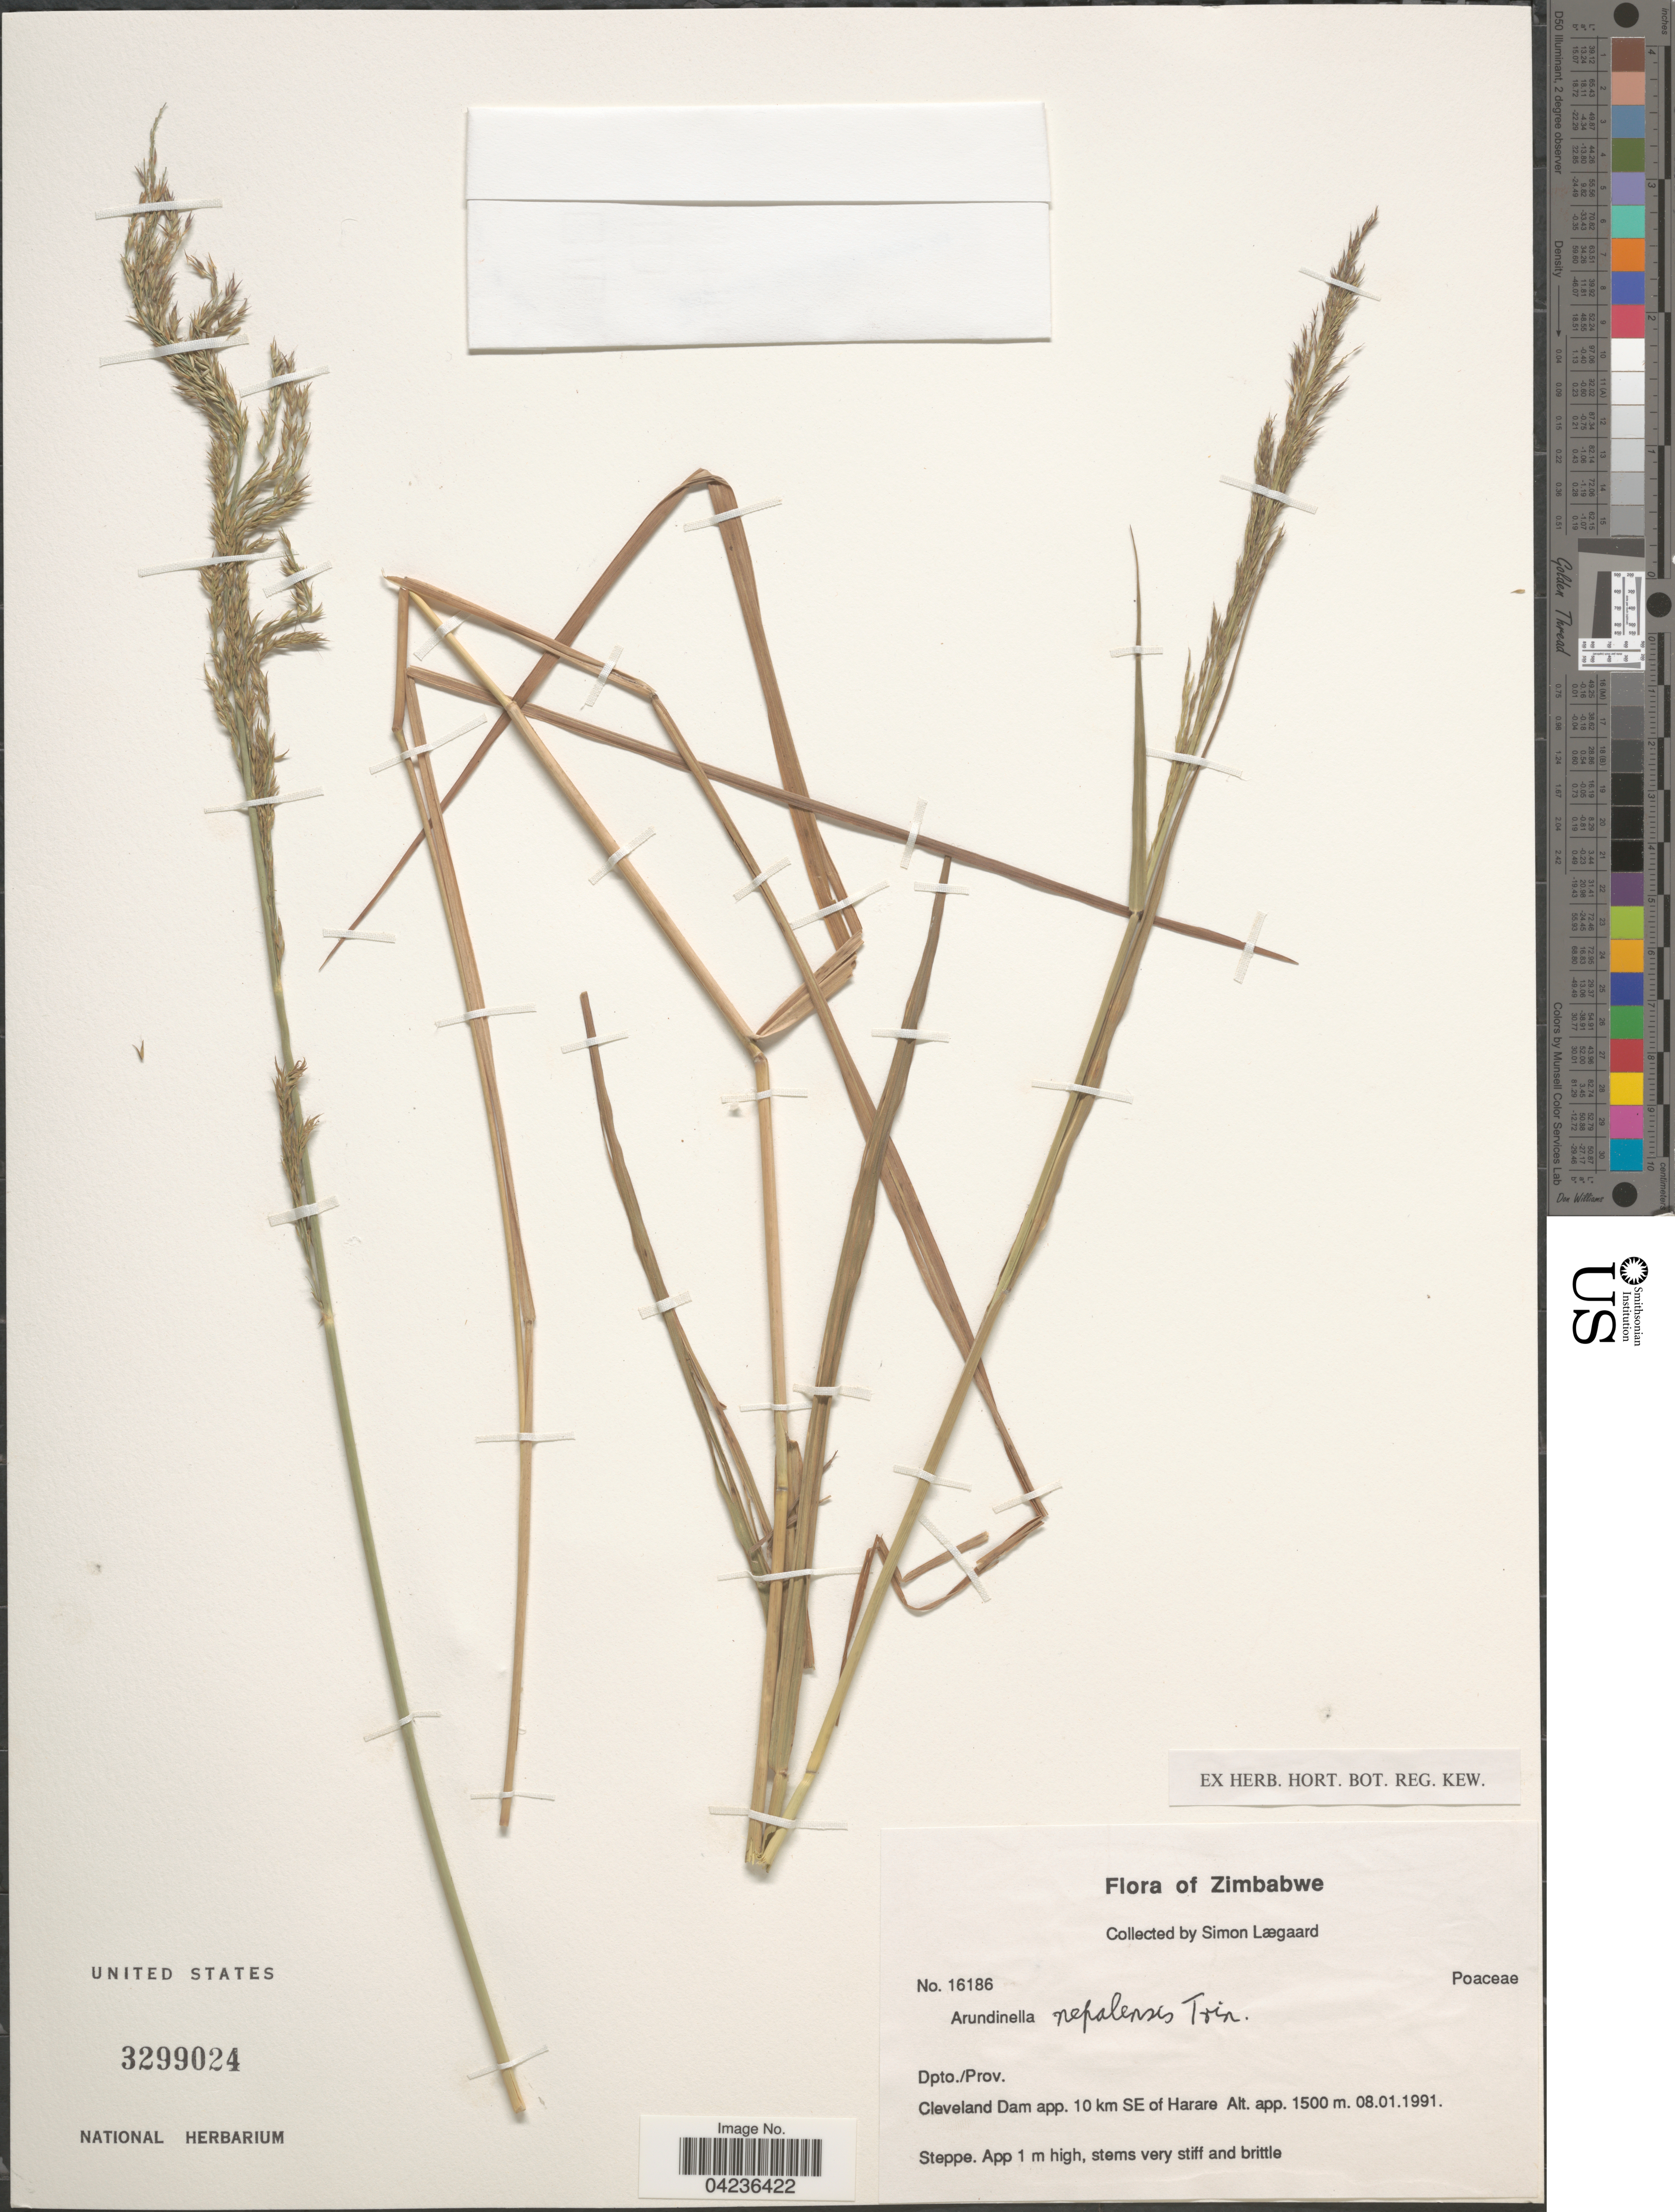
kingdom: Plantae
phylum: Tracheophyta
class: Liliopsida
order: Poales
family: Poaceae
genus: Arundinella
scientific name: Arundinella nepalensis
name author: Trin.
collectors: S. Lægaard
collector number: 16186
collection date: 1991-01-08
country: Zimbabwe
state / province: Harare (city)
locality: Dpto./Prov. Cleveland Dam app. 10 km SE of Harare.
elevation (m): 1500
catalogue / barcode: US 3299024